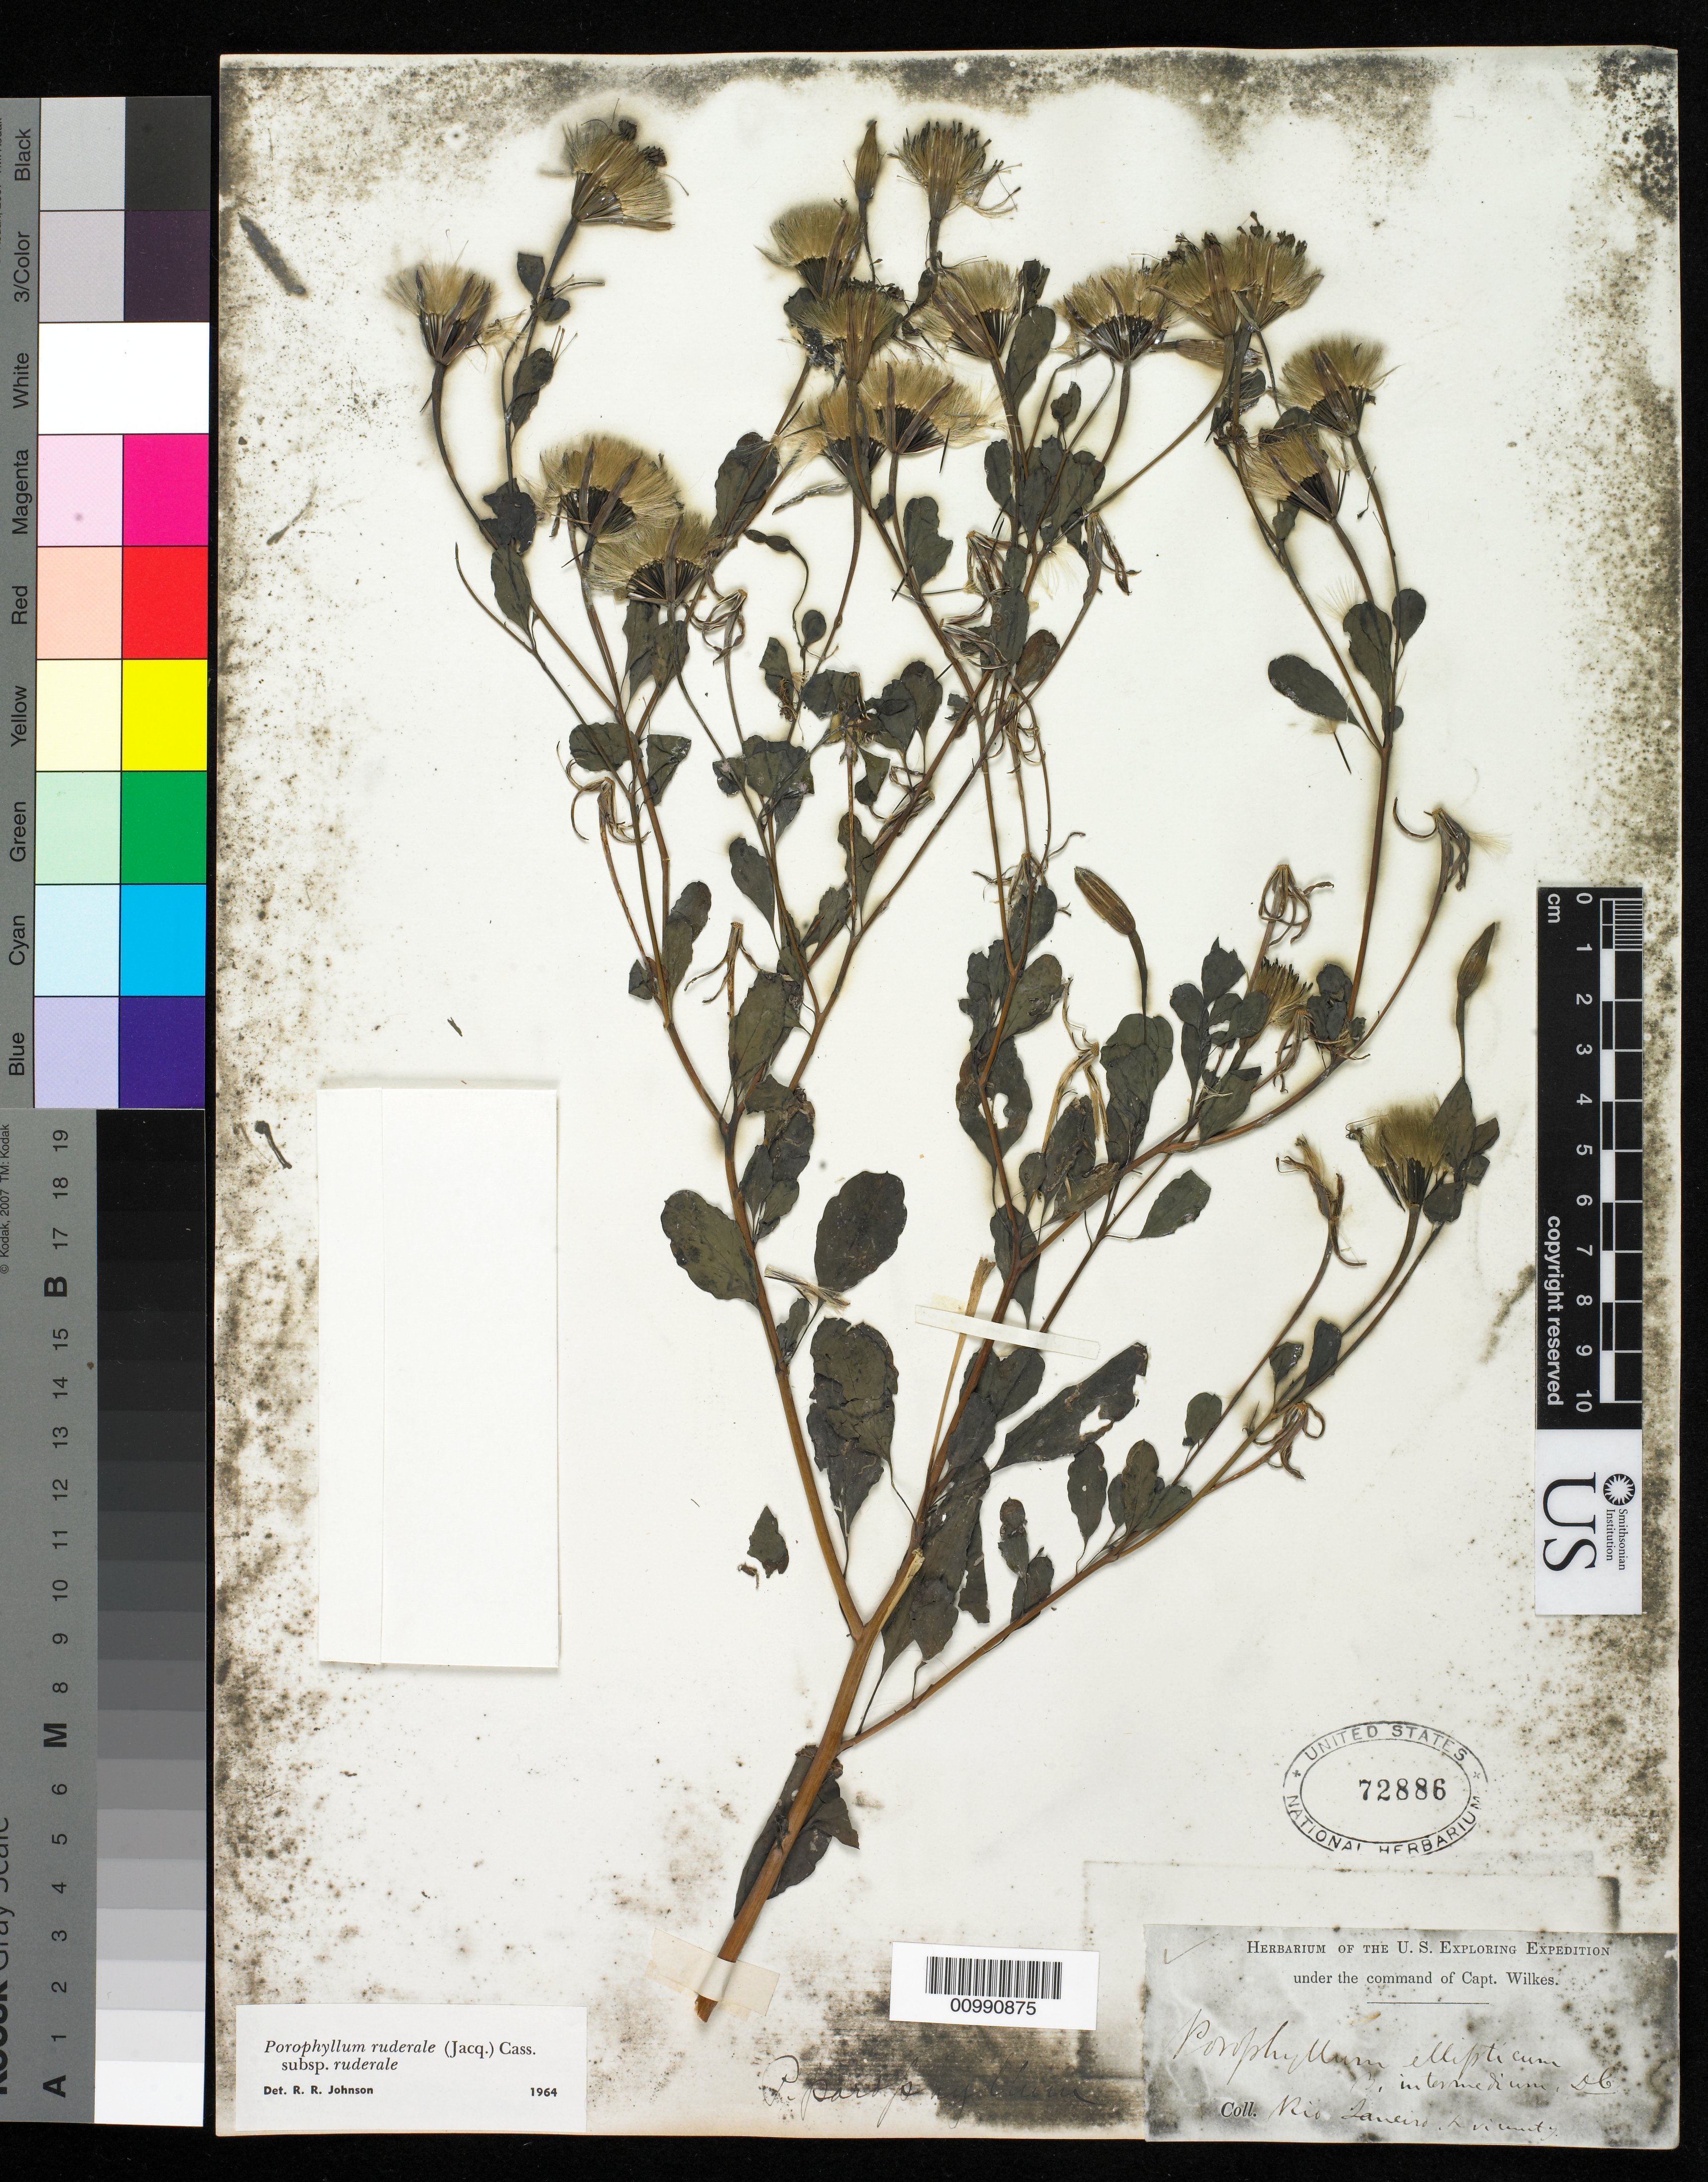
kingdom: Plantae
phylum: Tracheophyta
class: Magnoliopsida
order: Asterales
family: Asteraceae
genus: Porophyllum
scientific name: Porophyllum ruderale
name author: (Jacq.) Cass.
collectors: Wilkes Explor. Exped.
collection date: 1838/1842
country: Brazil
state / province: Rio de Janeiro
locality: Rio Janeiro, vicinity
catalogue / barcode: US 72886